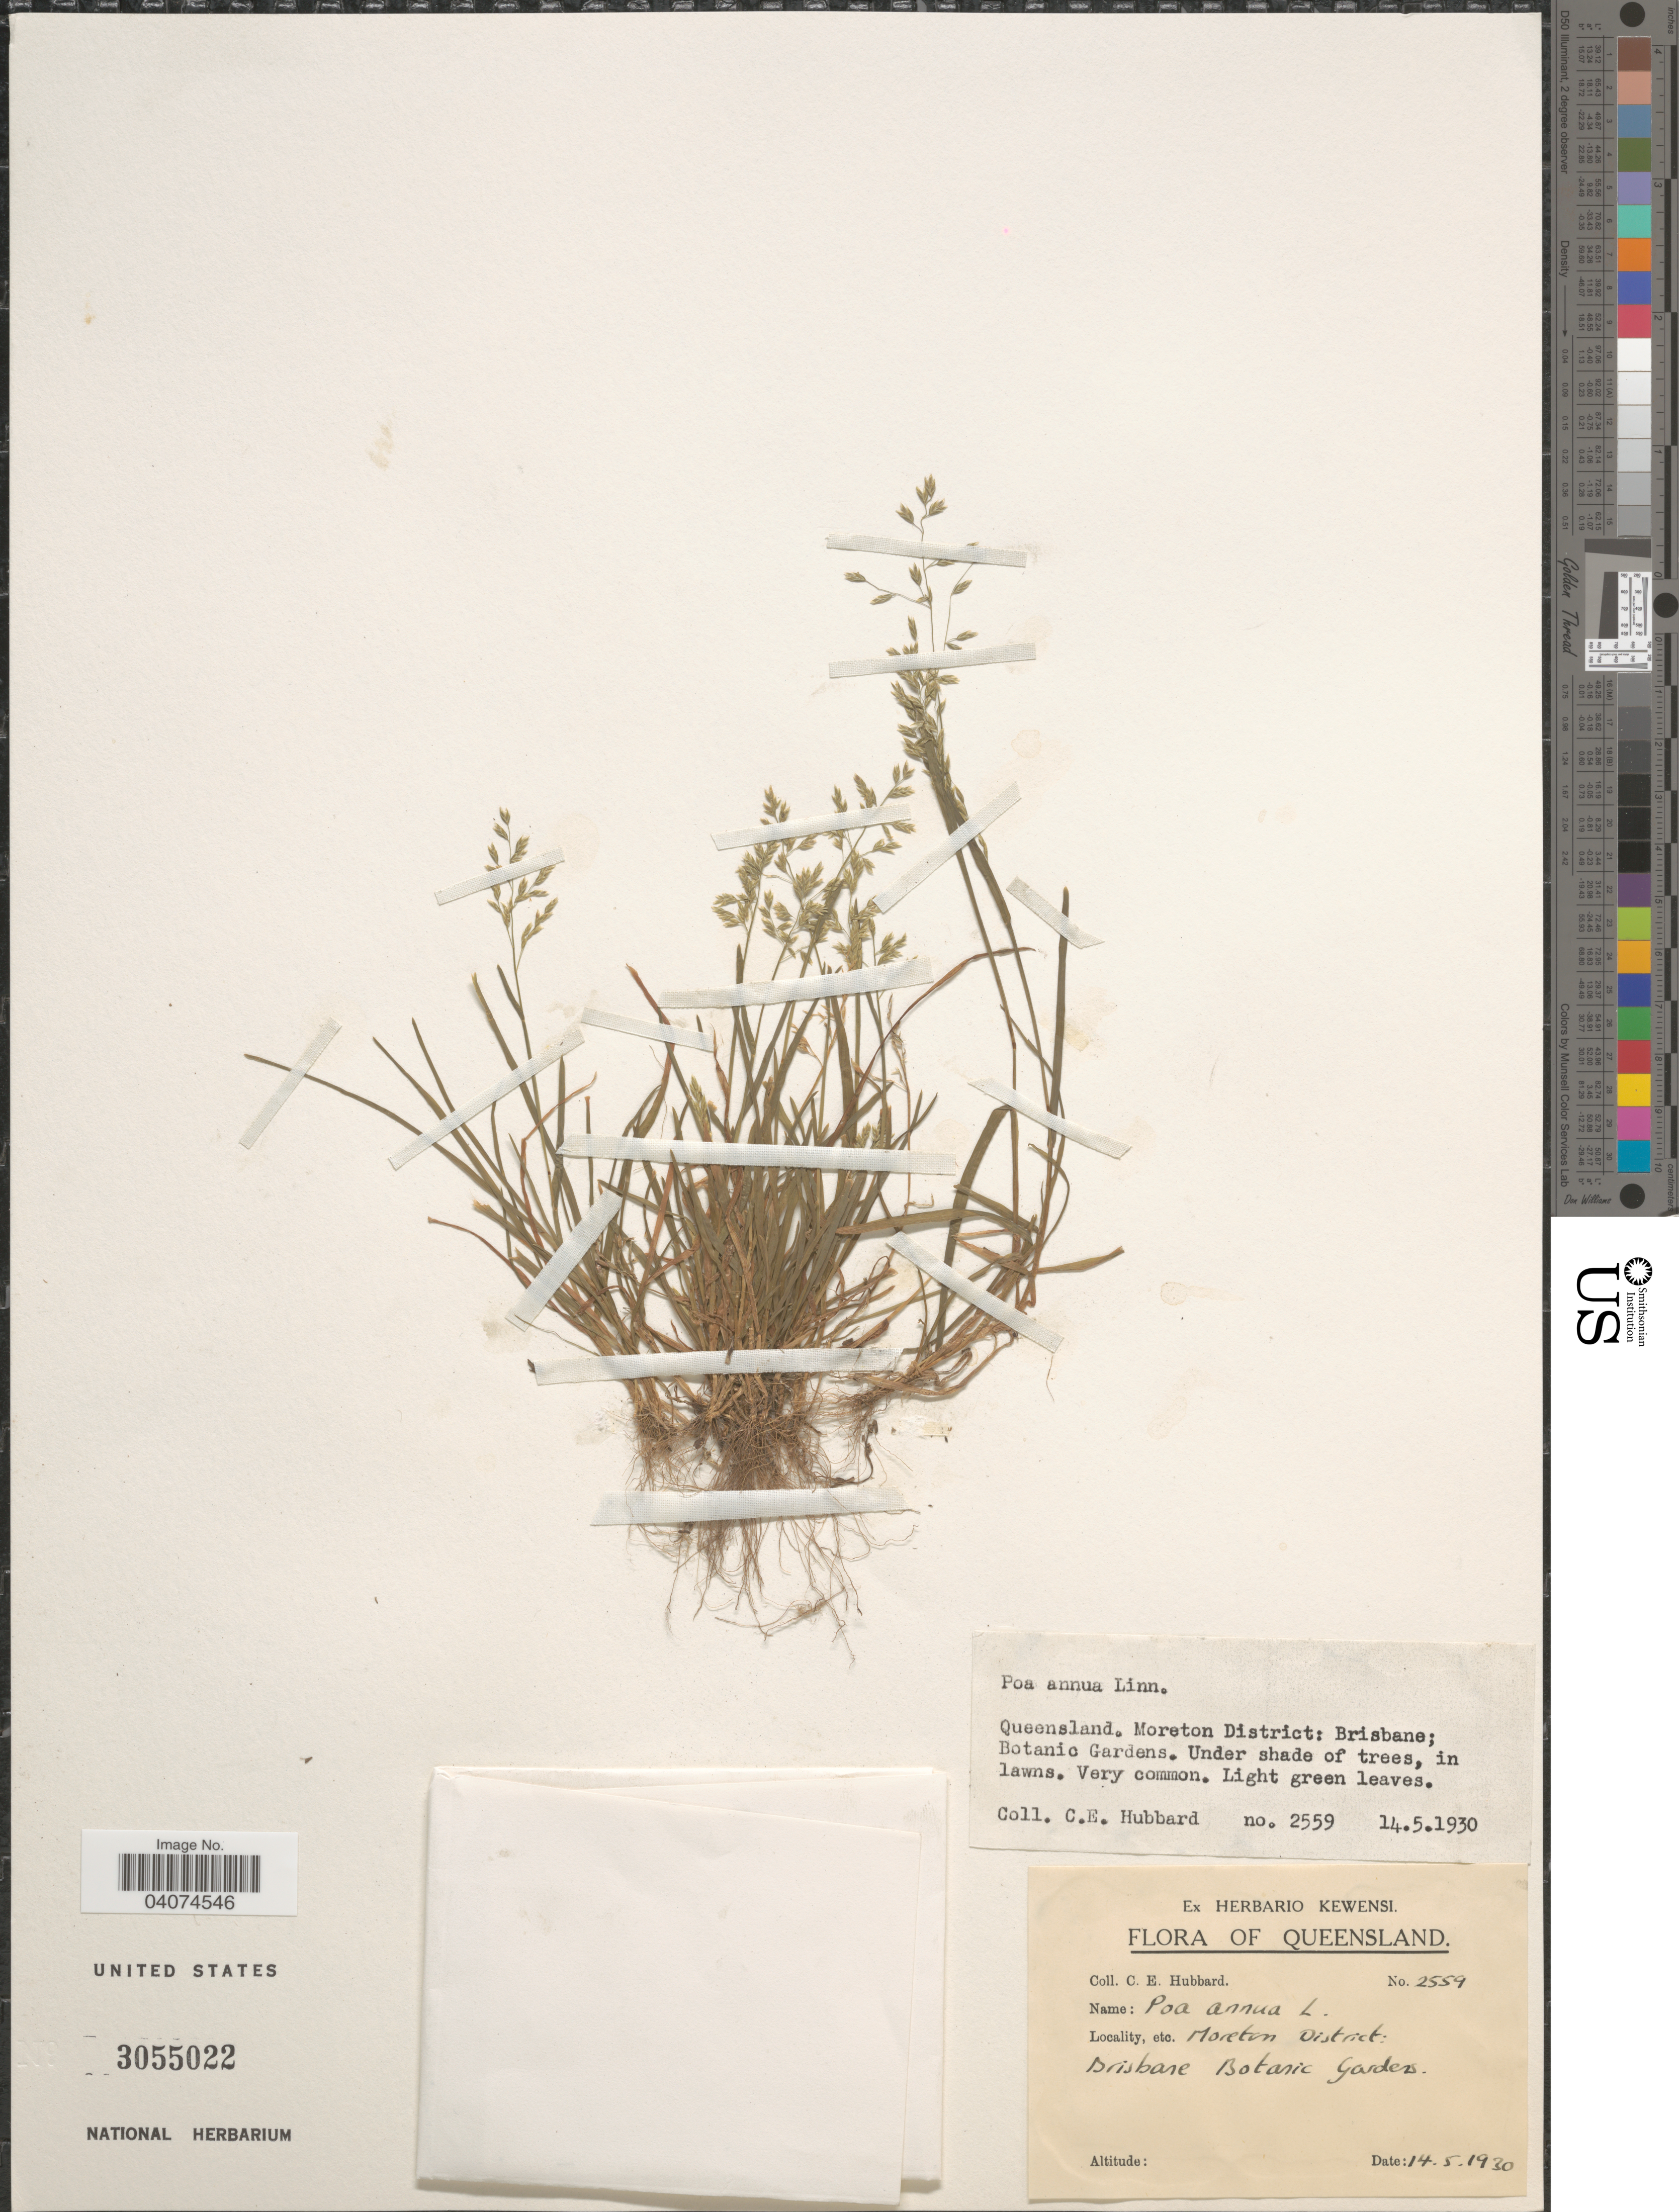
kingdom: Plantae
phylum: Tracheophyta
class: Liliopsida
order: Poales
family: Poaceae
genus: Poa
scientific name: Poa annua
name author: L.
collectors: C. E. Hubbard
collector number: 2559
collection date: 1930-05-14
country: Australia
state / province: Queensland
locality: Moreton District: Brisbane; Botanic Gardens.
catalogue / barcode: US 3055022